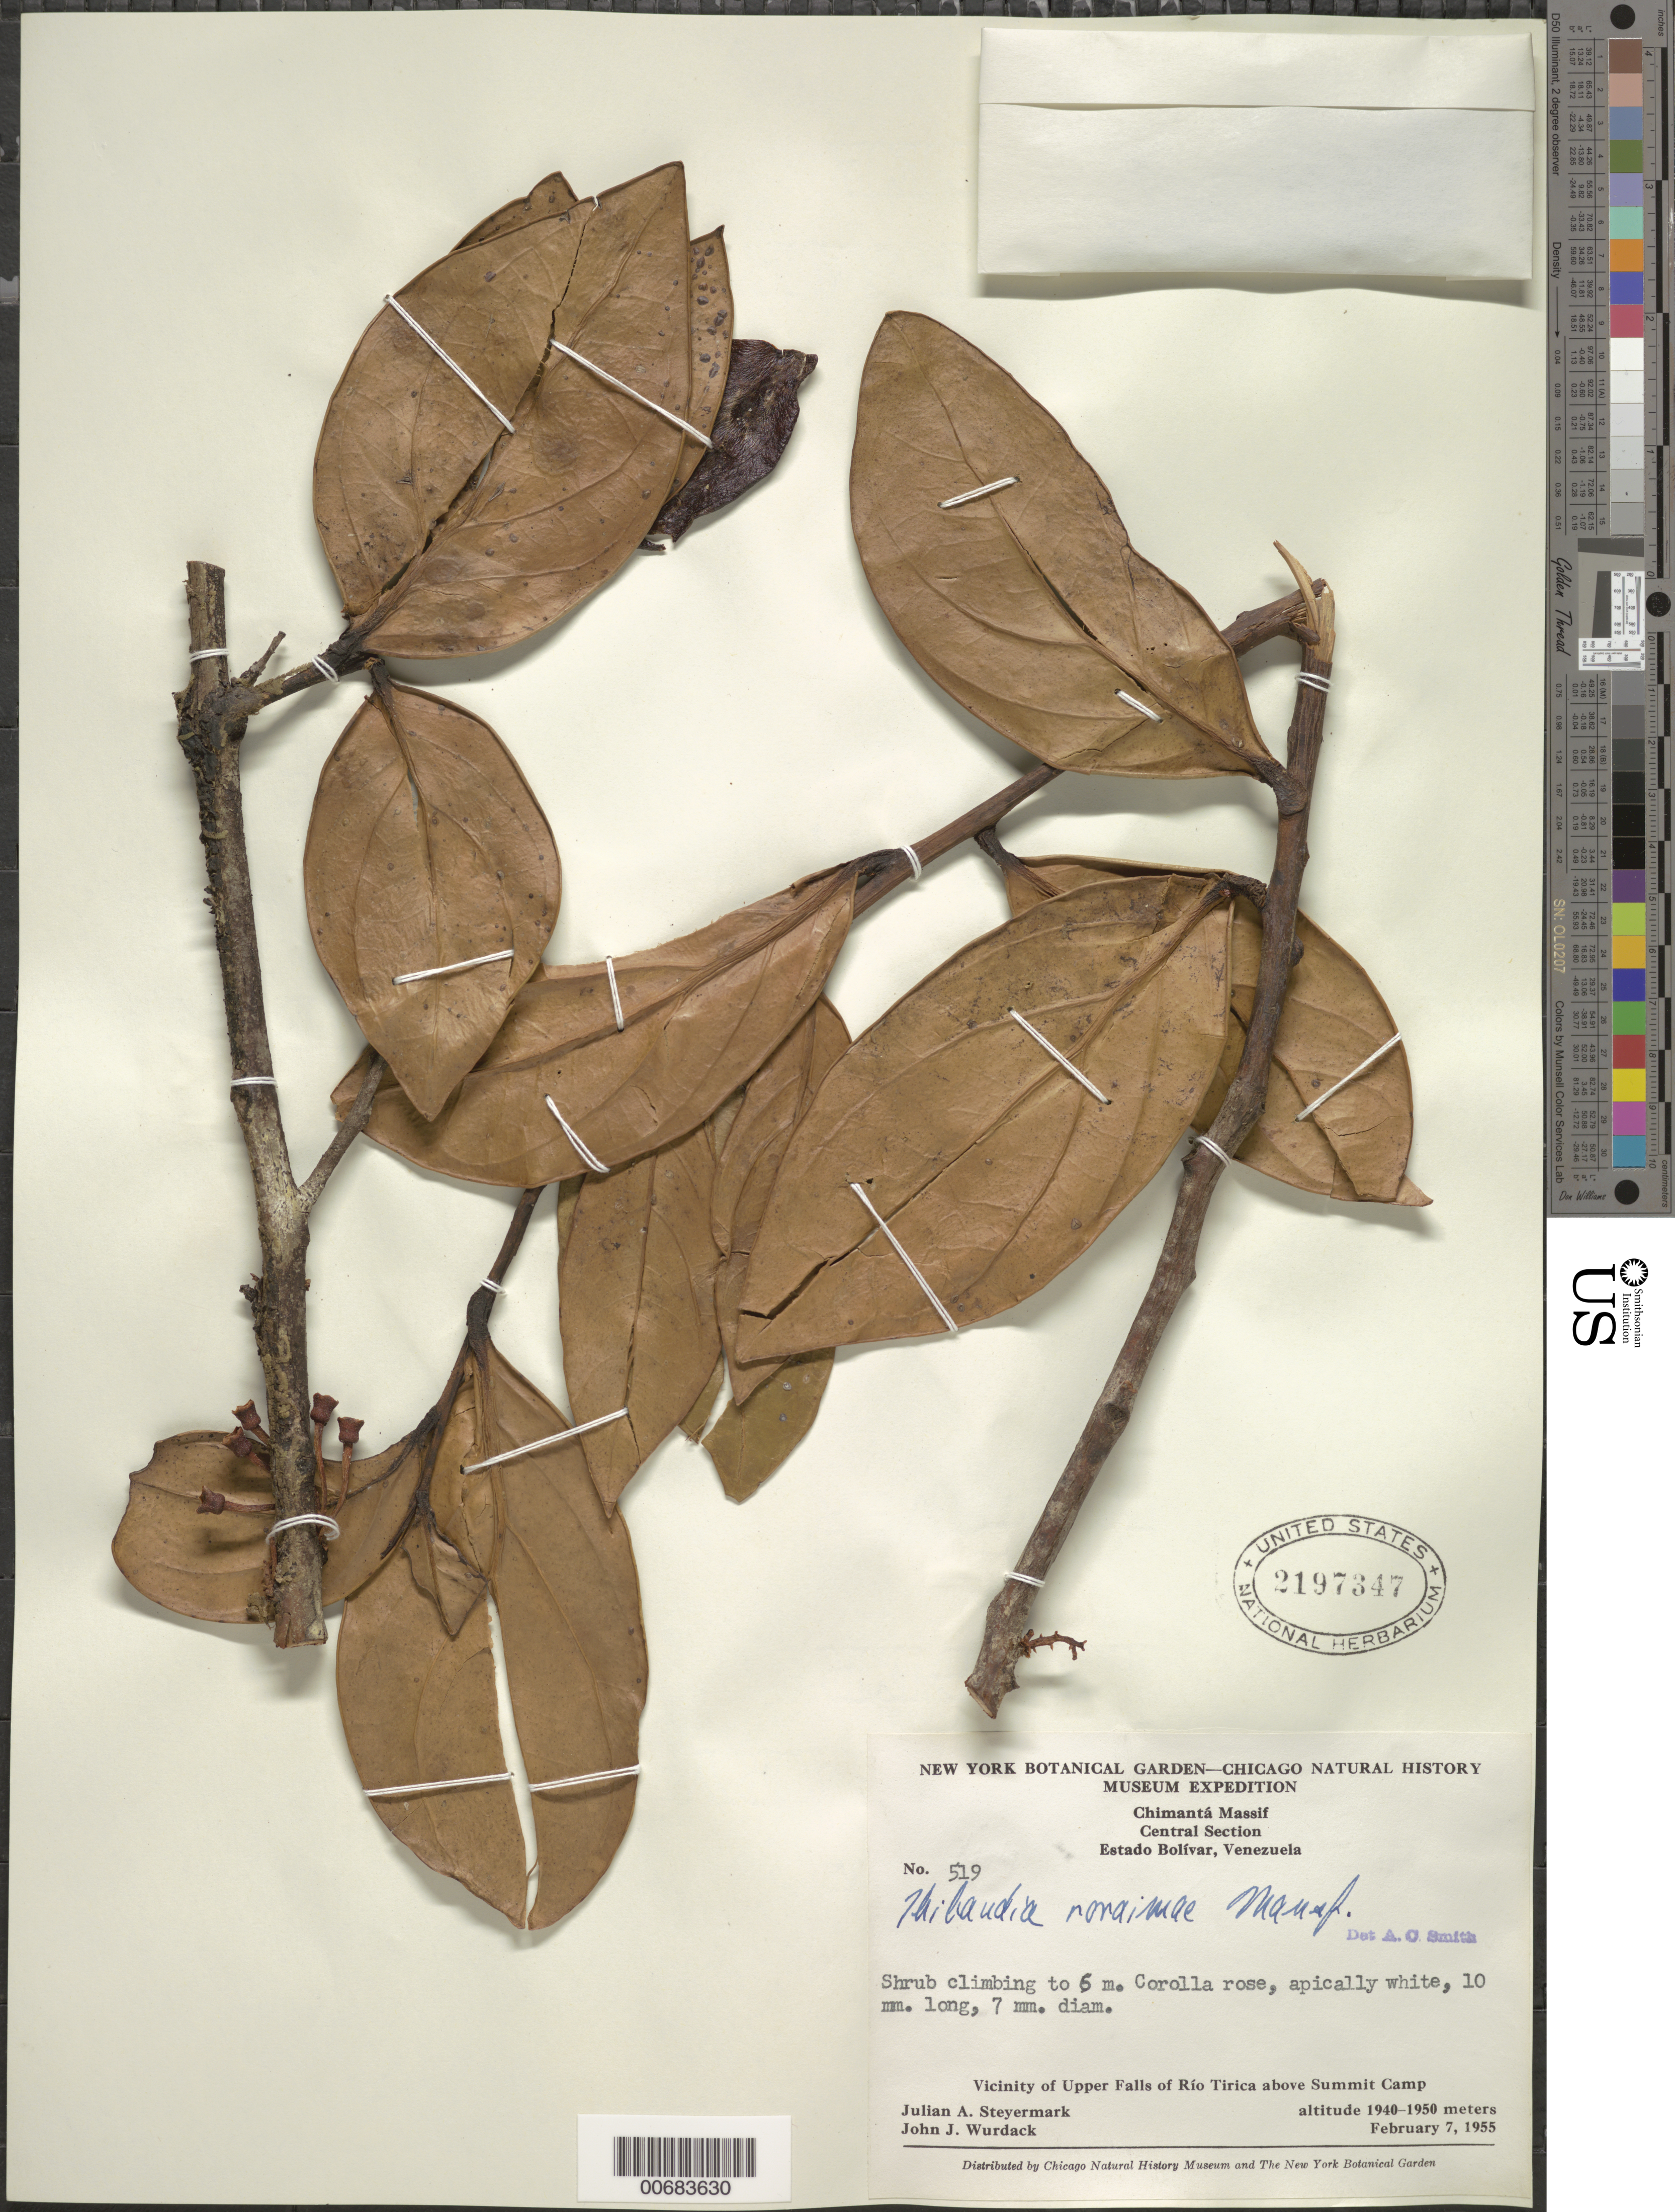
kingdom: Plantae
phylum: Tracheophyta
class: Magnoliopsida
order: Ericales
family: Ericaceae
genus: Thibaudia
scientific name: Thibaudia roraimae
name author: Mansf.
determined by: Smith, A. C.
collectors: J. Steyermark & J. J. Wurdack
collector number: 55 519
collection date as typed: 7-Feb-55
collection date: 1955-02-07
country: Venezuela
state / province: Bolívar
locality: Chimantá Massif, Upper Falls of Río Tirica above Summit Camp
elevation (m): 1940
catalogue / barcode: US 2197347